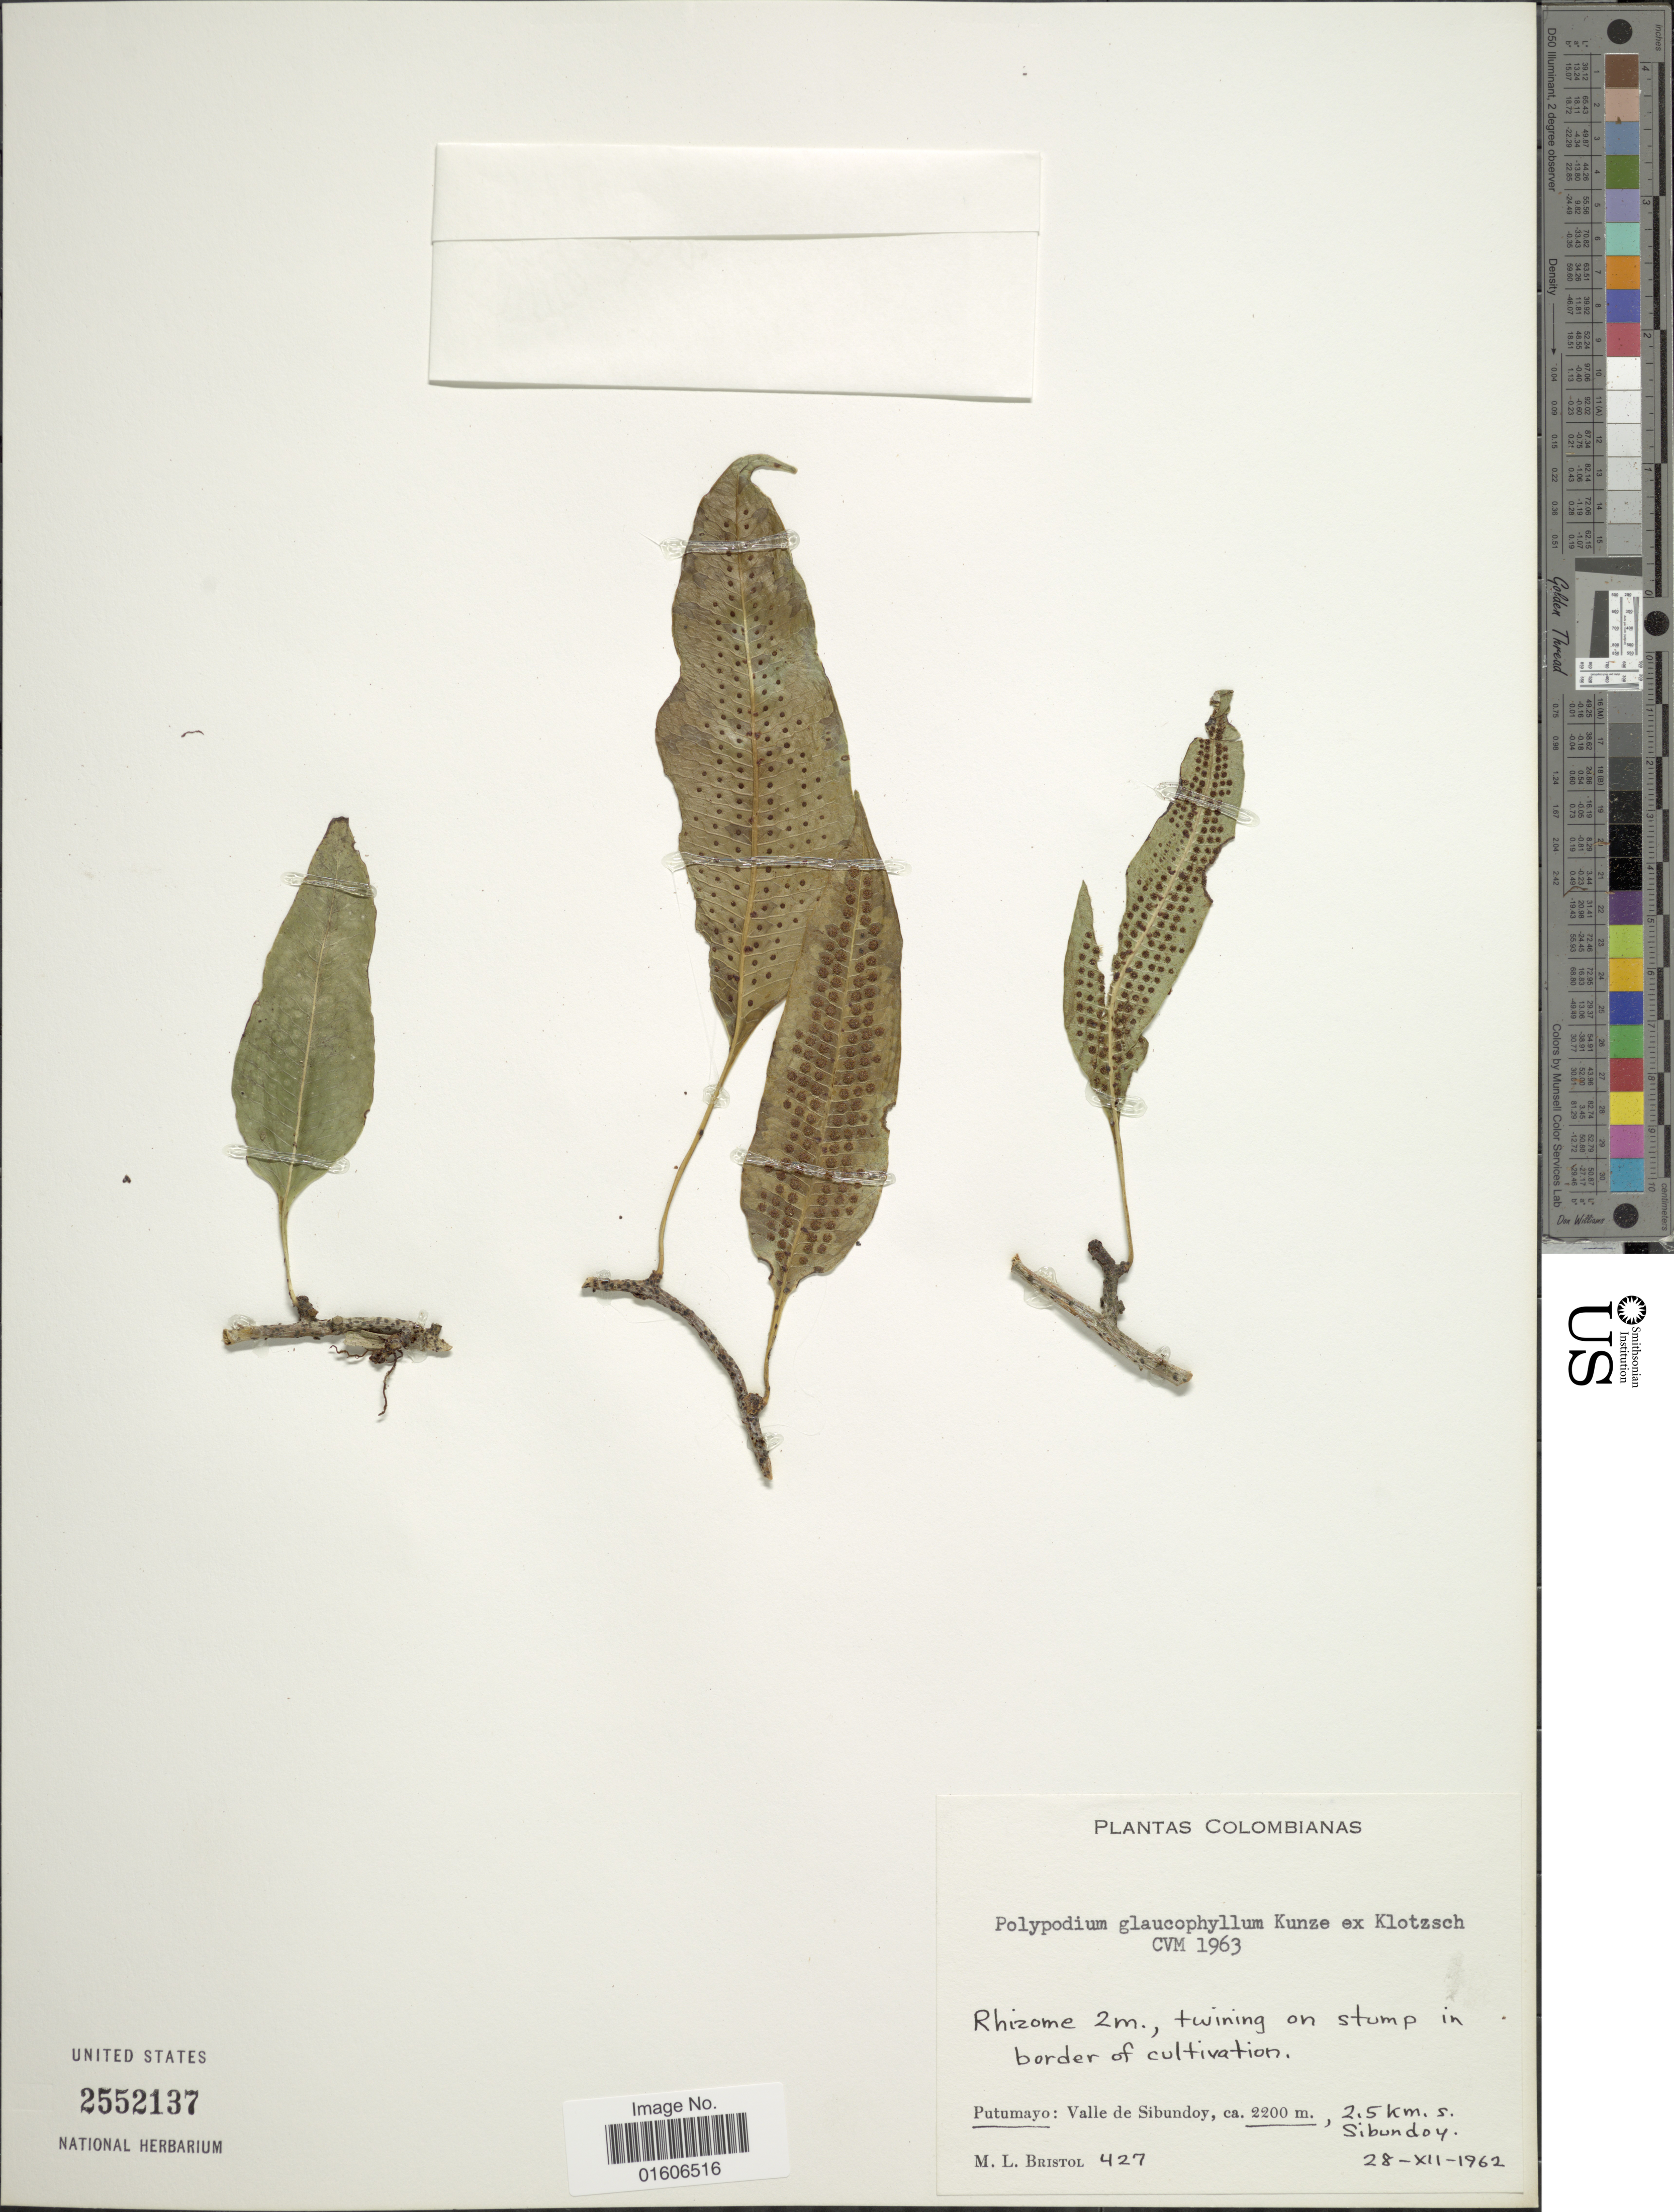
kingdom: Plantae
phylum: Tracheophyta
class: Polypodiopsida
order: Polypodiales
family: Polypodiaceae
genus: Serpocaulon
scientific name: Serpocaulon levigatum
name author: (Cav.) A.R. Sm.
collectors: M. L. Bristol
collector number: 427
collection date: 1962-12-28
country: Colombia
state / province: Putumayo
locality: Putumayo: Valle de Sibundoy, 2.5 km. s. of Sibundoy.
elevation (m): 2200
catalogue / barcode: US 2552137